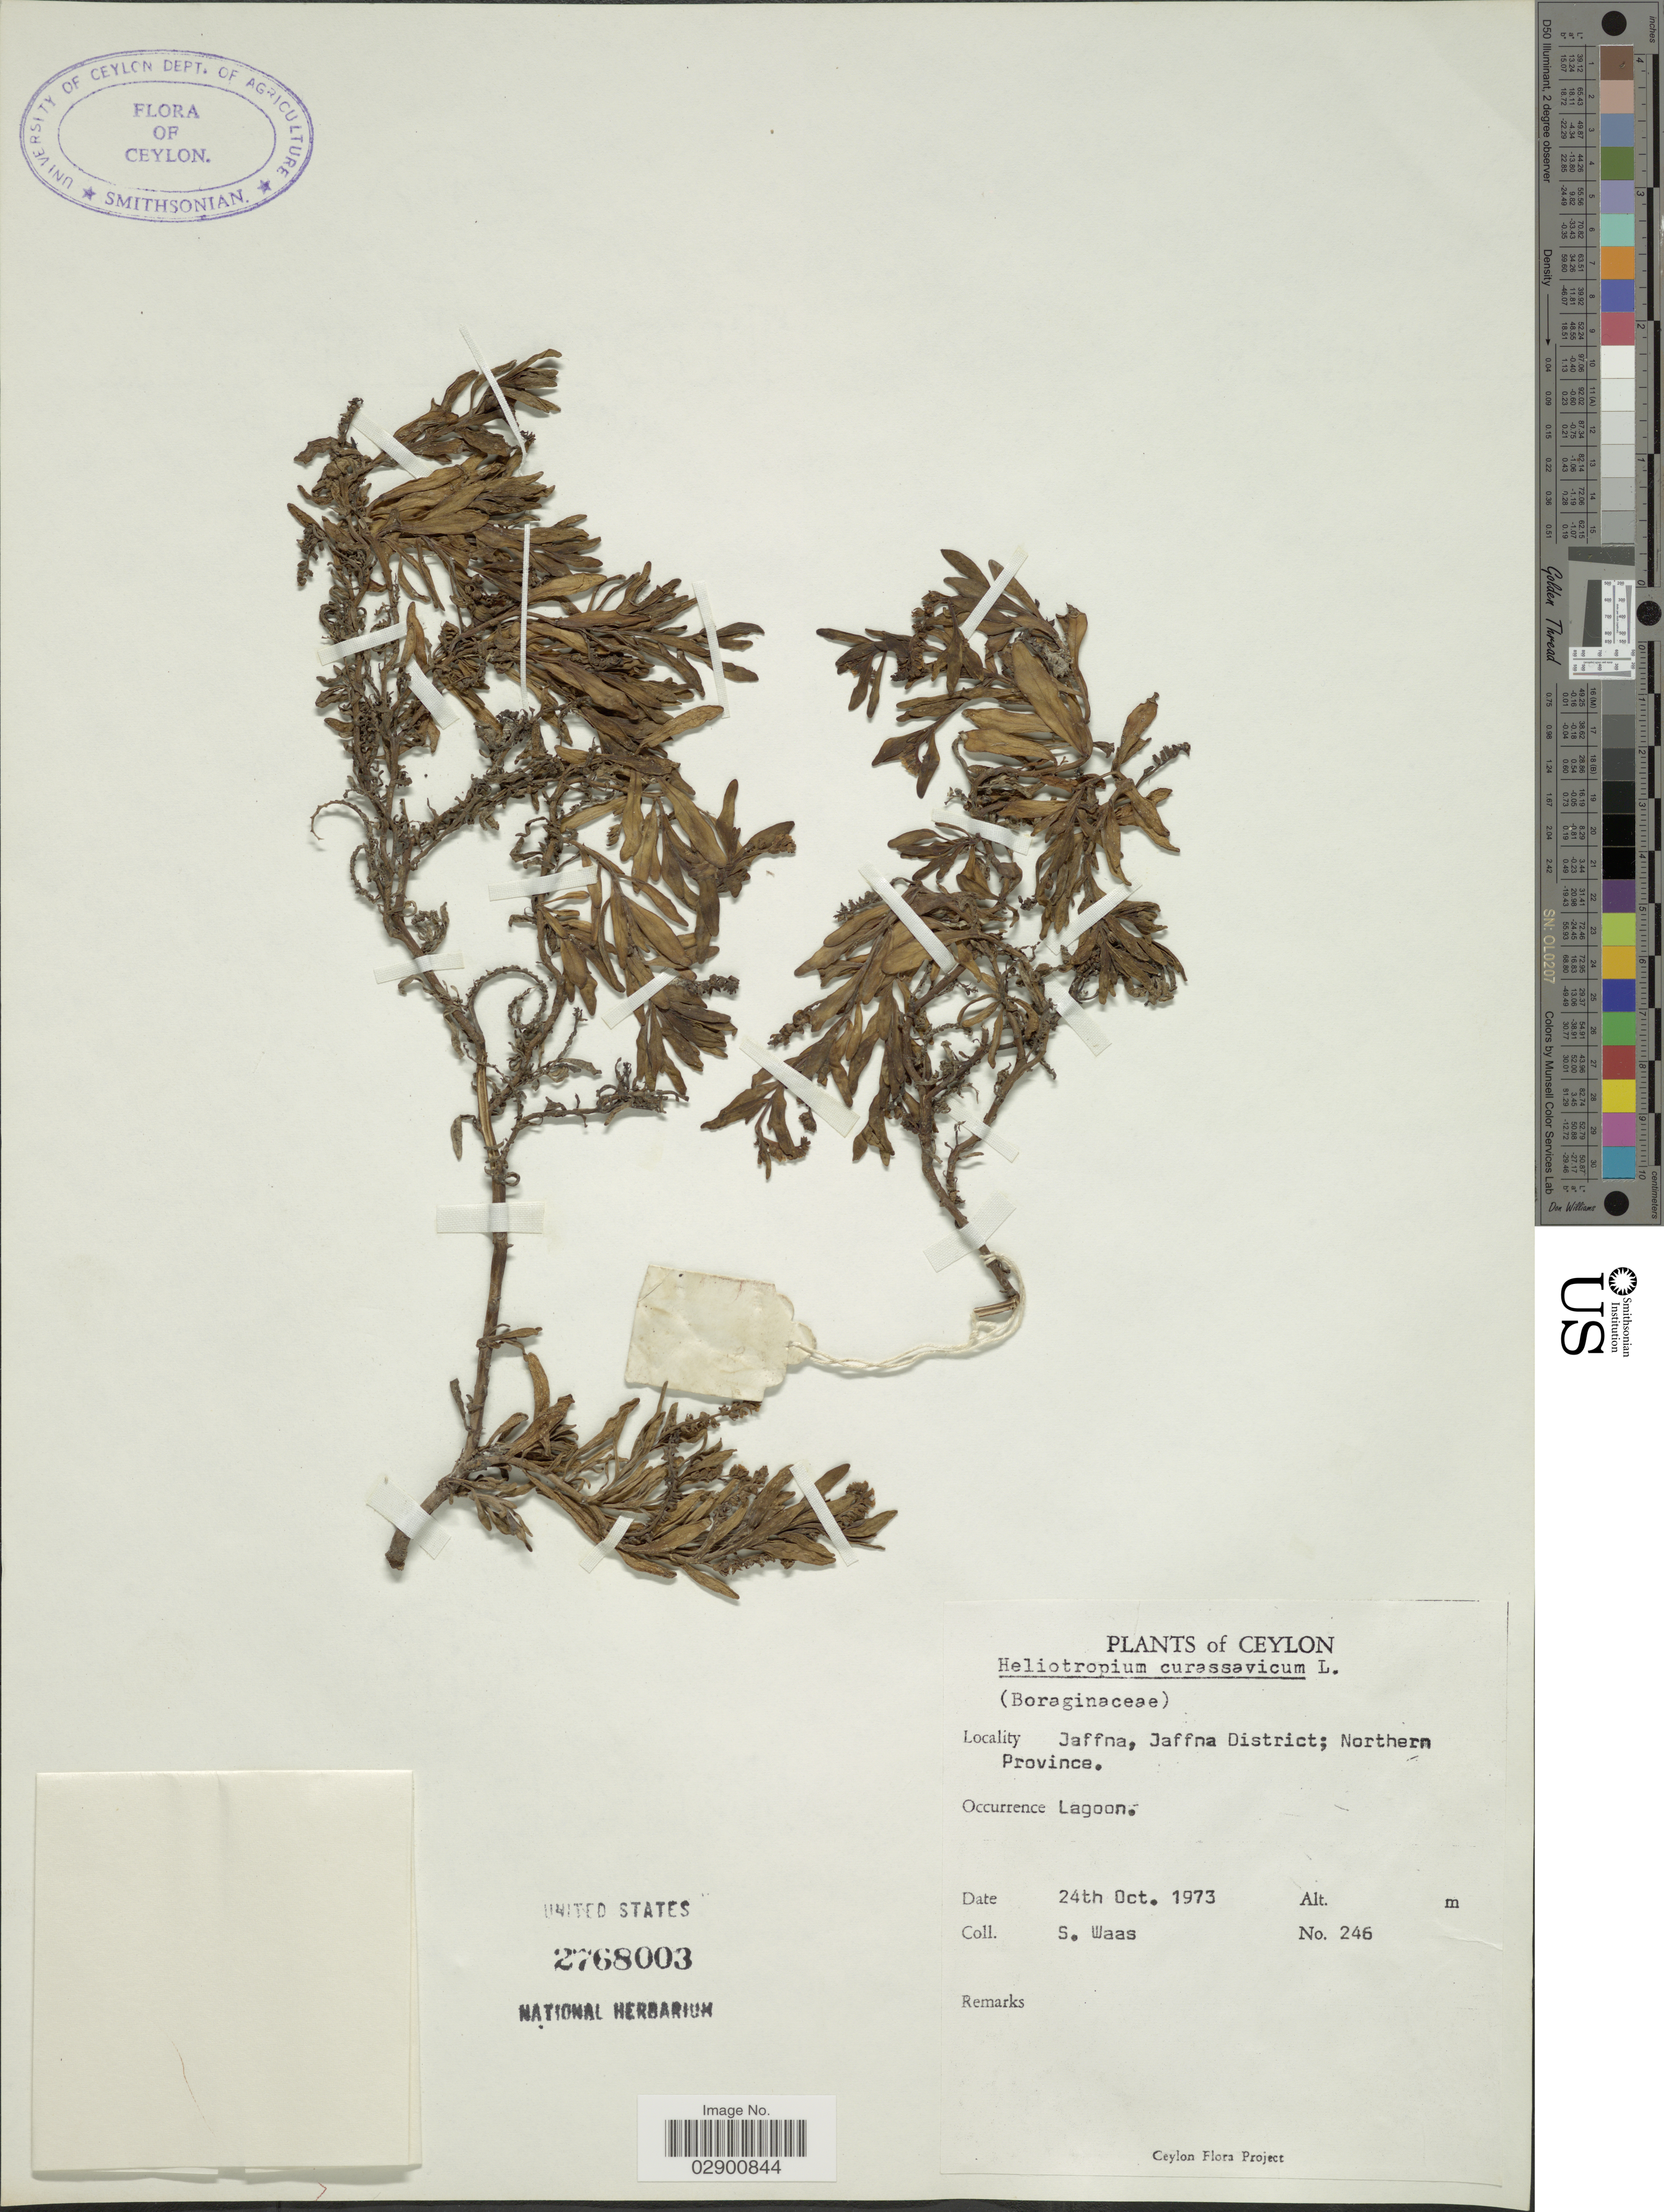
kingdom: Plantae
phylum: Tracheophyta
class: Magnoliopsida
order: Boraginales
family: Heliotropiaceae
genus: Heliotropium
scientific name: Heliotropium curassavicum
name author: L.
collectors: S. Waas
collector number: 246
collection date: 1973-10-24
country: Sri Lanka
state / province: Northern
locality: Ceylon. Jaffna, Jaffna District; Northern Province.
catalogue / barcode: US 2768003